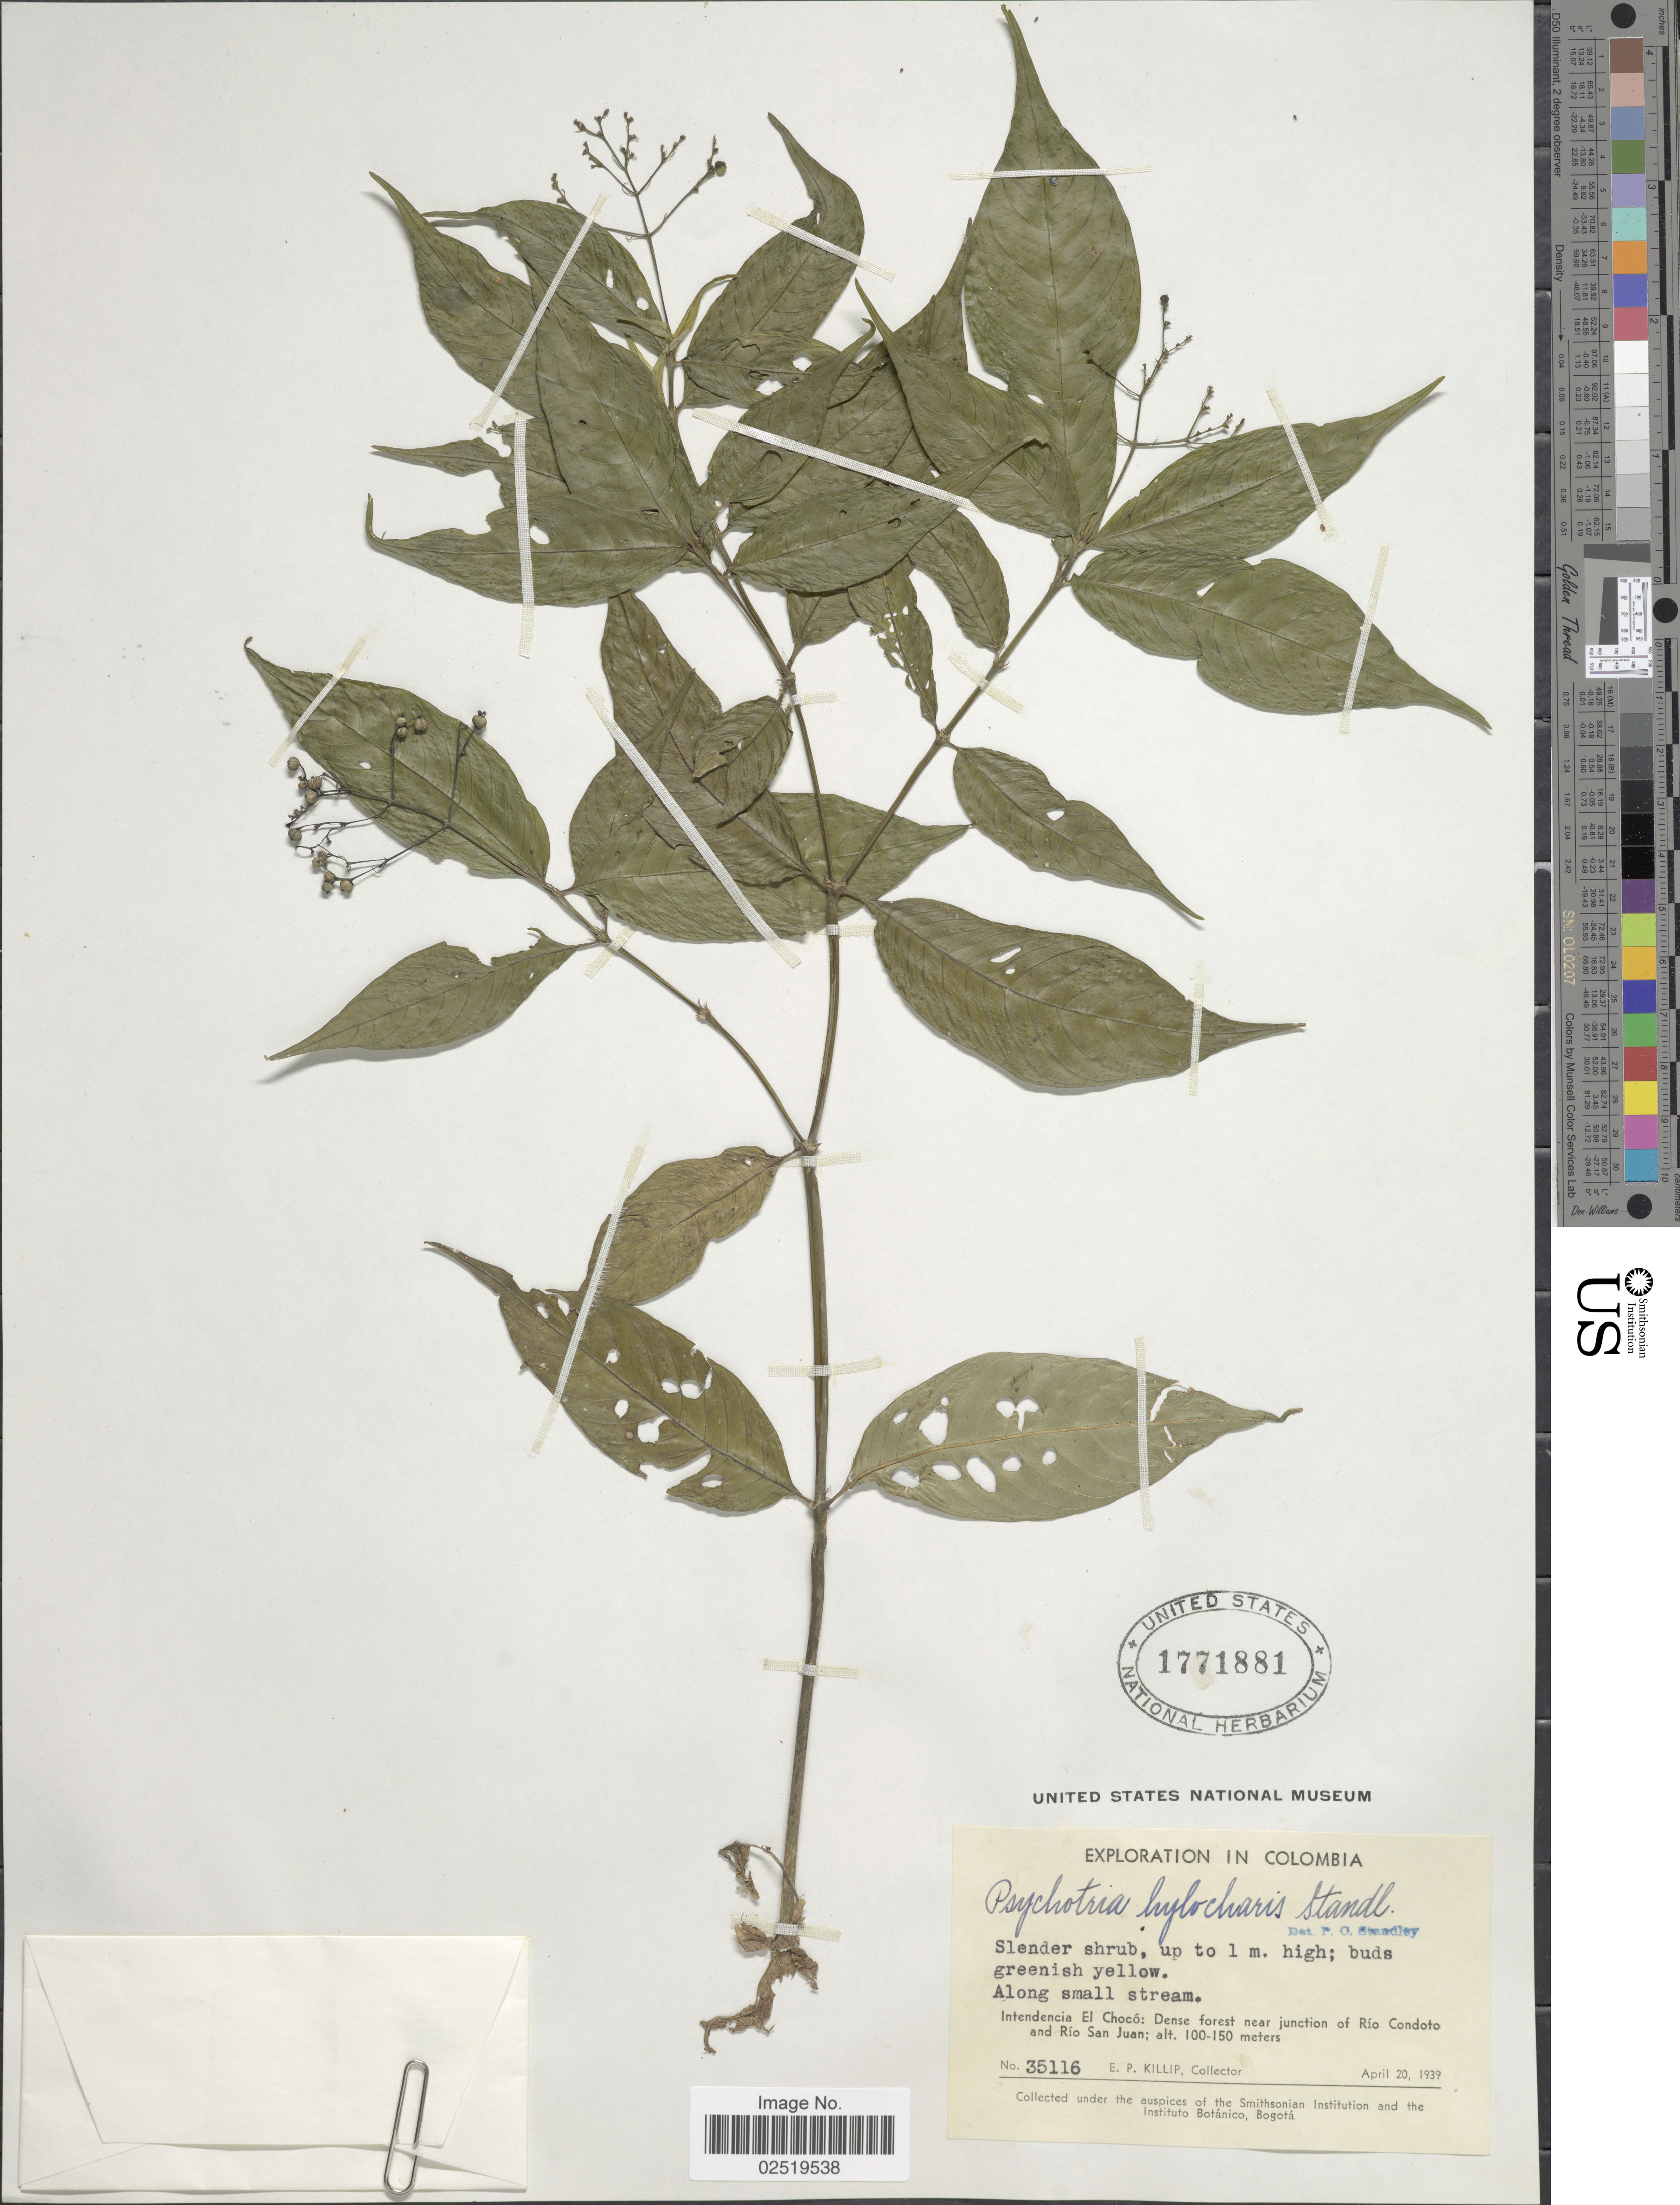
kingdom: Plantae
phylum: Tracheophyta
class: Magnoliopsida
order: Gentianales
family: Rubiaceae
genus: Psychotria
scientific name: Psychotria hylocharis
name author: Standl.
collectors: E. P. Killip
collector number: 35116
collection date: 1939-04-20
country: Colombia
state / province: Chocó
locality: Along small stream, Intendencia del Choco: Dense forest near junction of Rio Condoto and Rio San Juan.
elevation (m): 100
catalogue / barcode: US 1771881